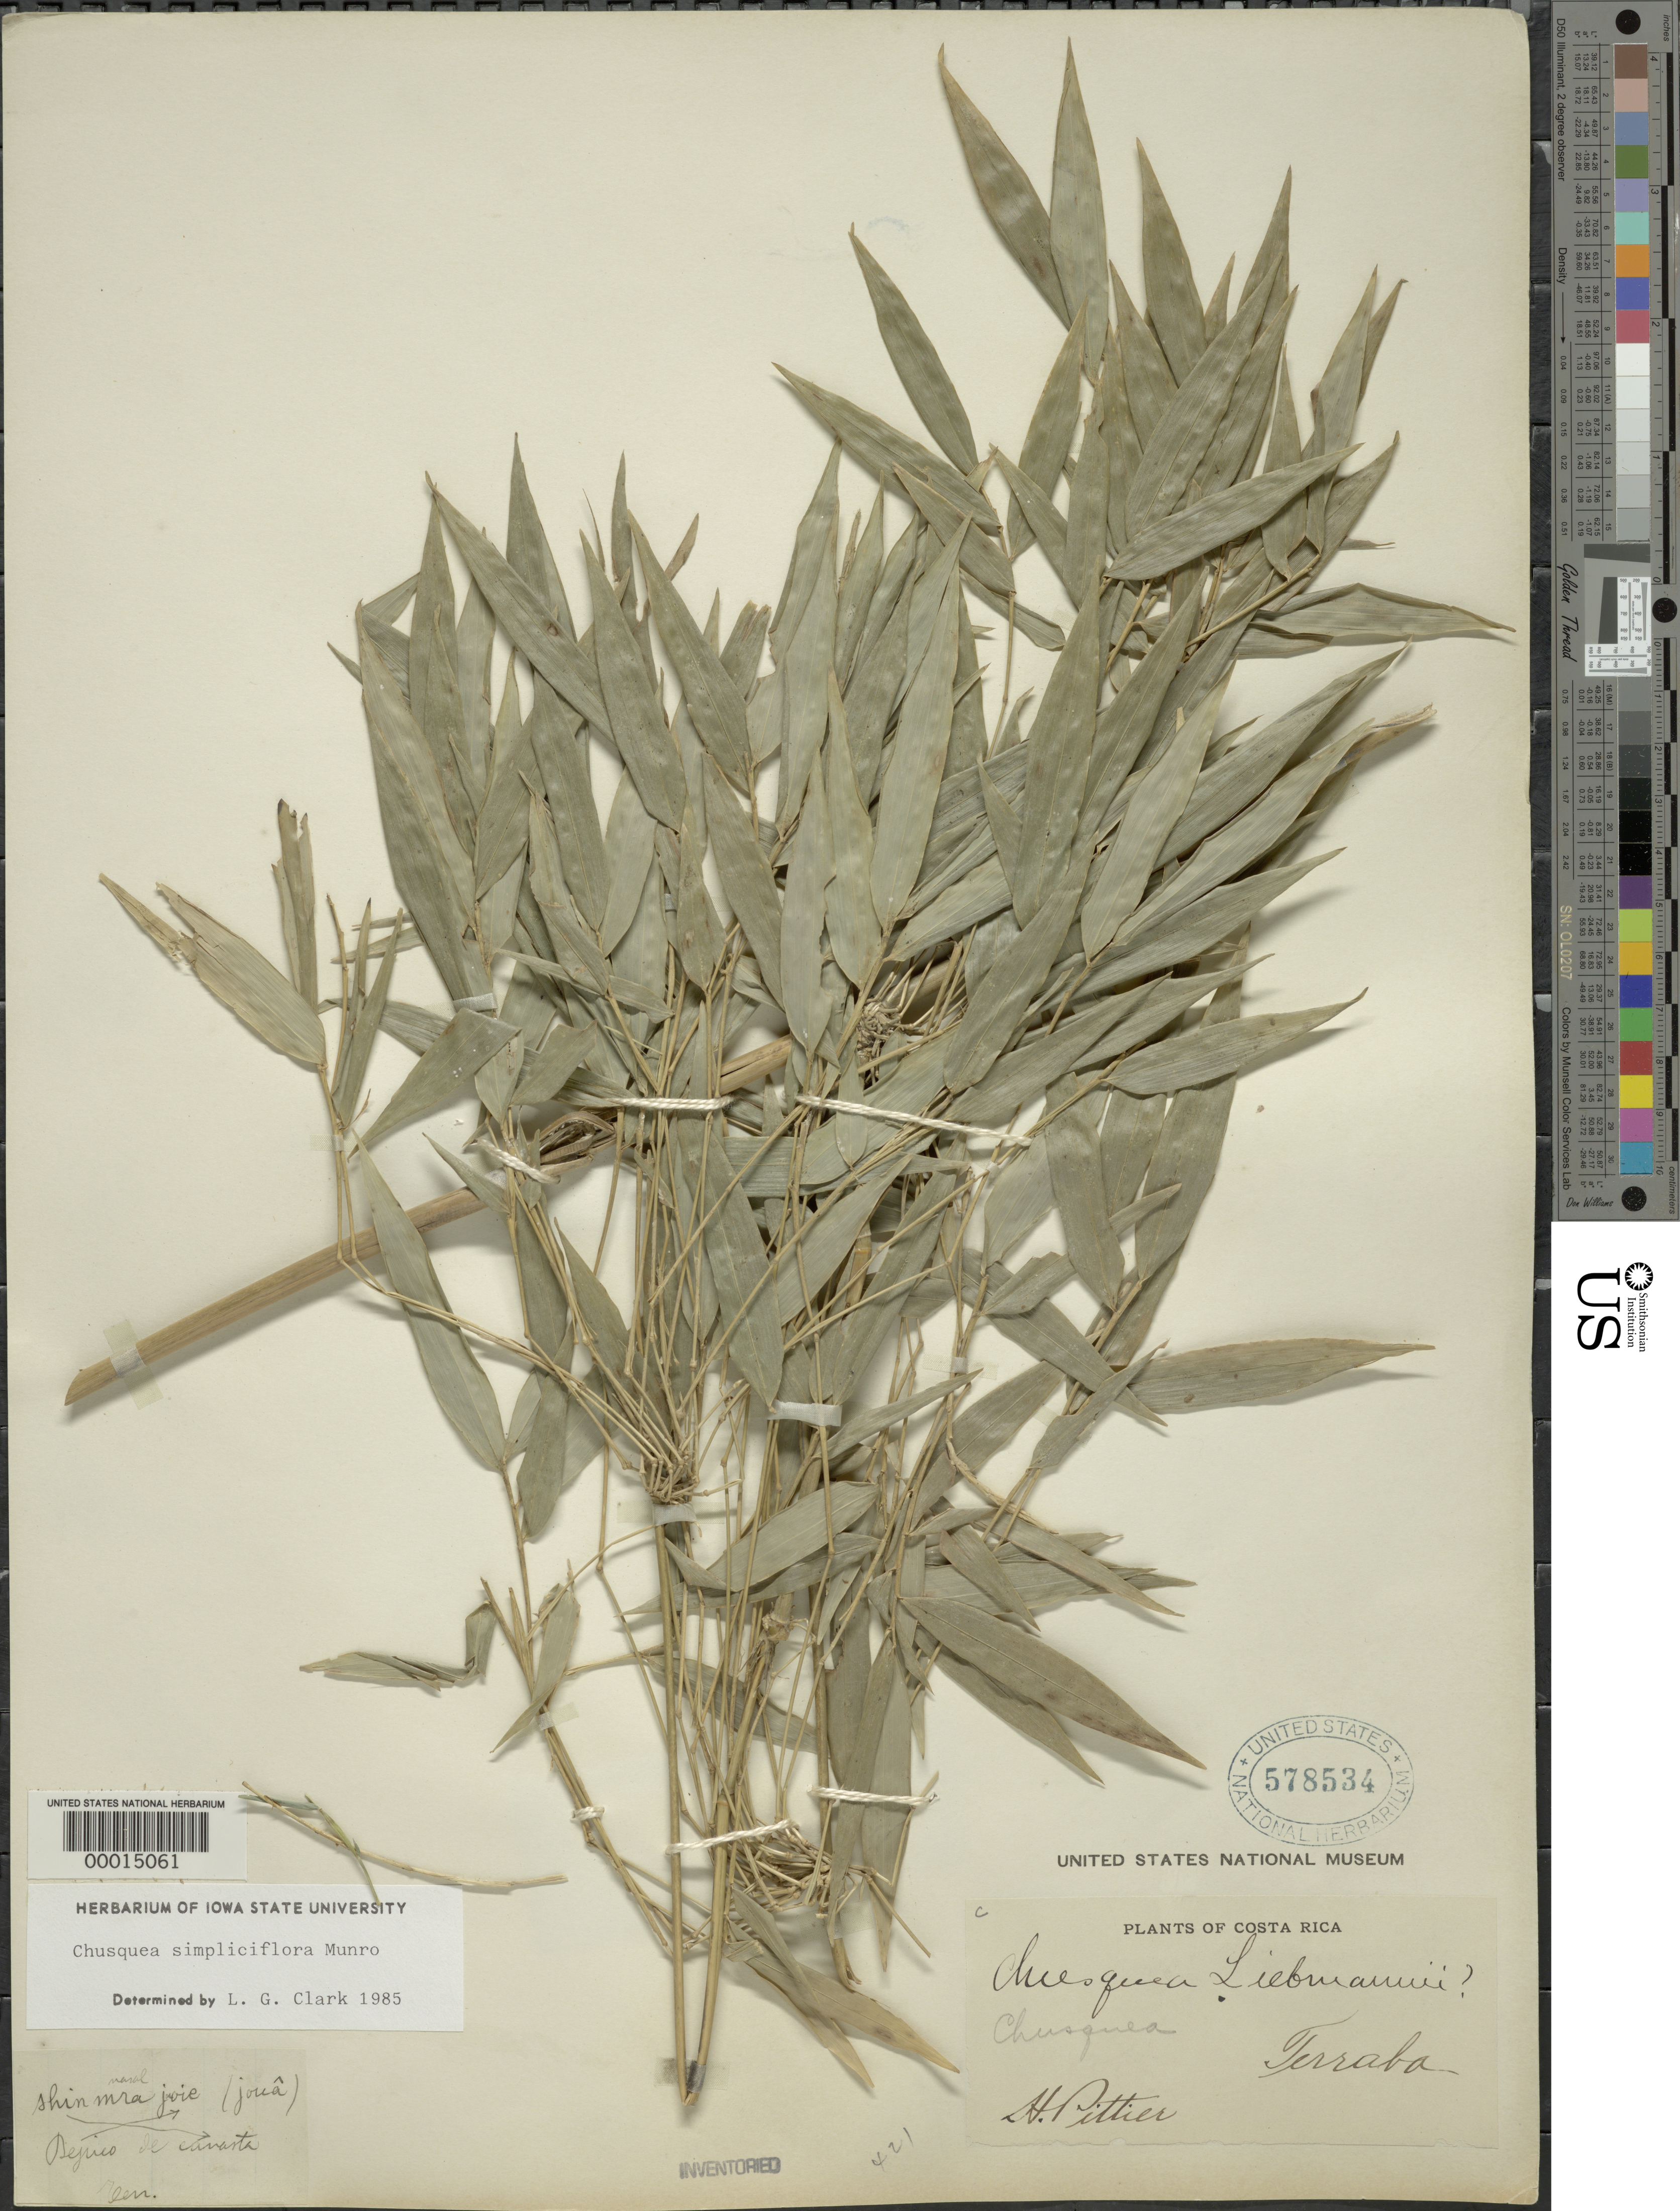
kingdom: Plantae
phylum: Tracheophyta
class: Liliopsida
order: Poales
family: Poaceae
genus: Chusquea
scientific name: Chusquea simpliciflora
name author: Munro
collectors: H. F. Pittier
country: Costa Rica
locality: Terraba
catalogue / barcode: US 578534